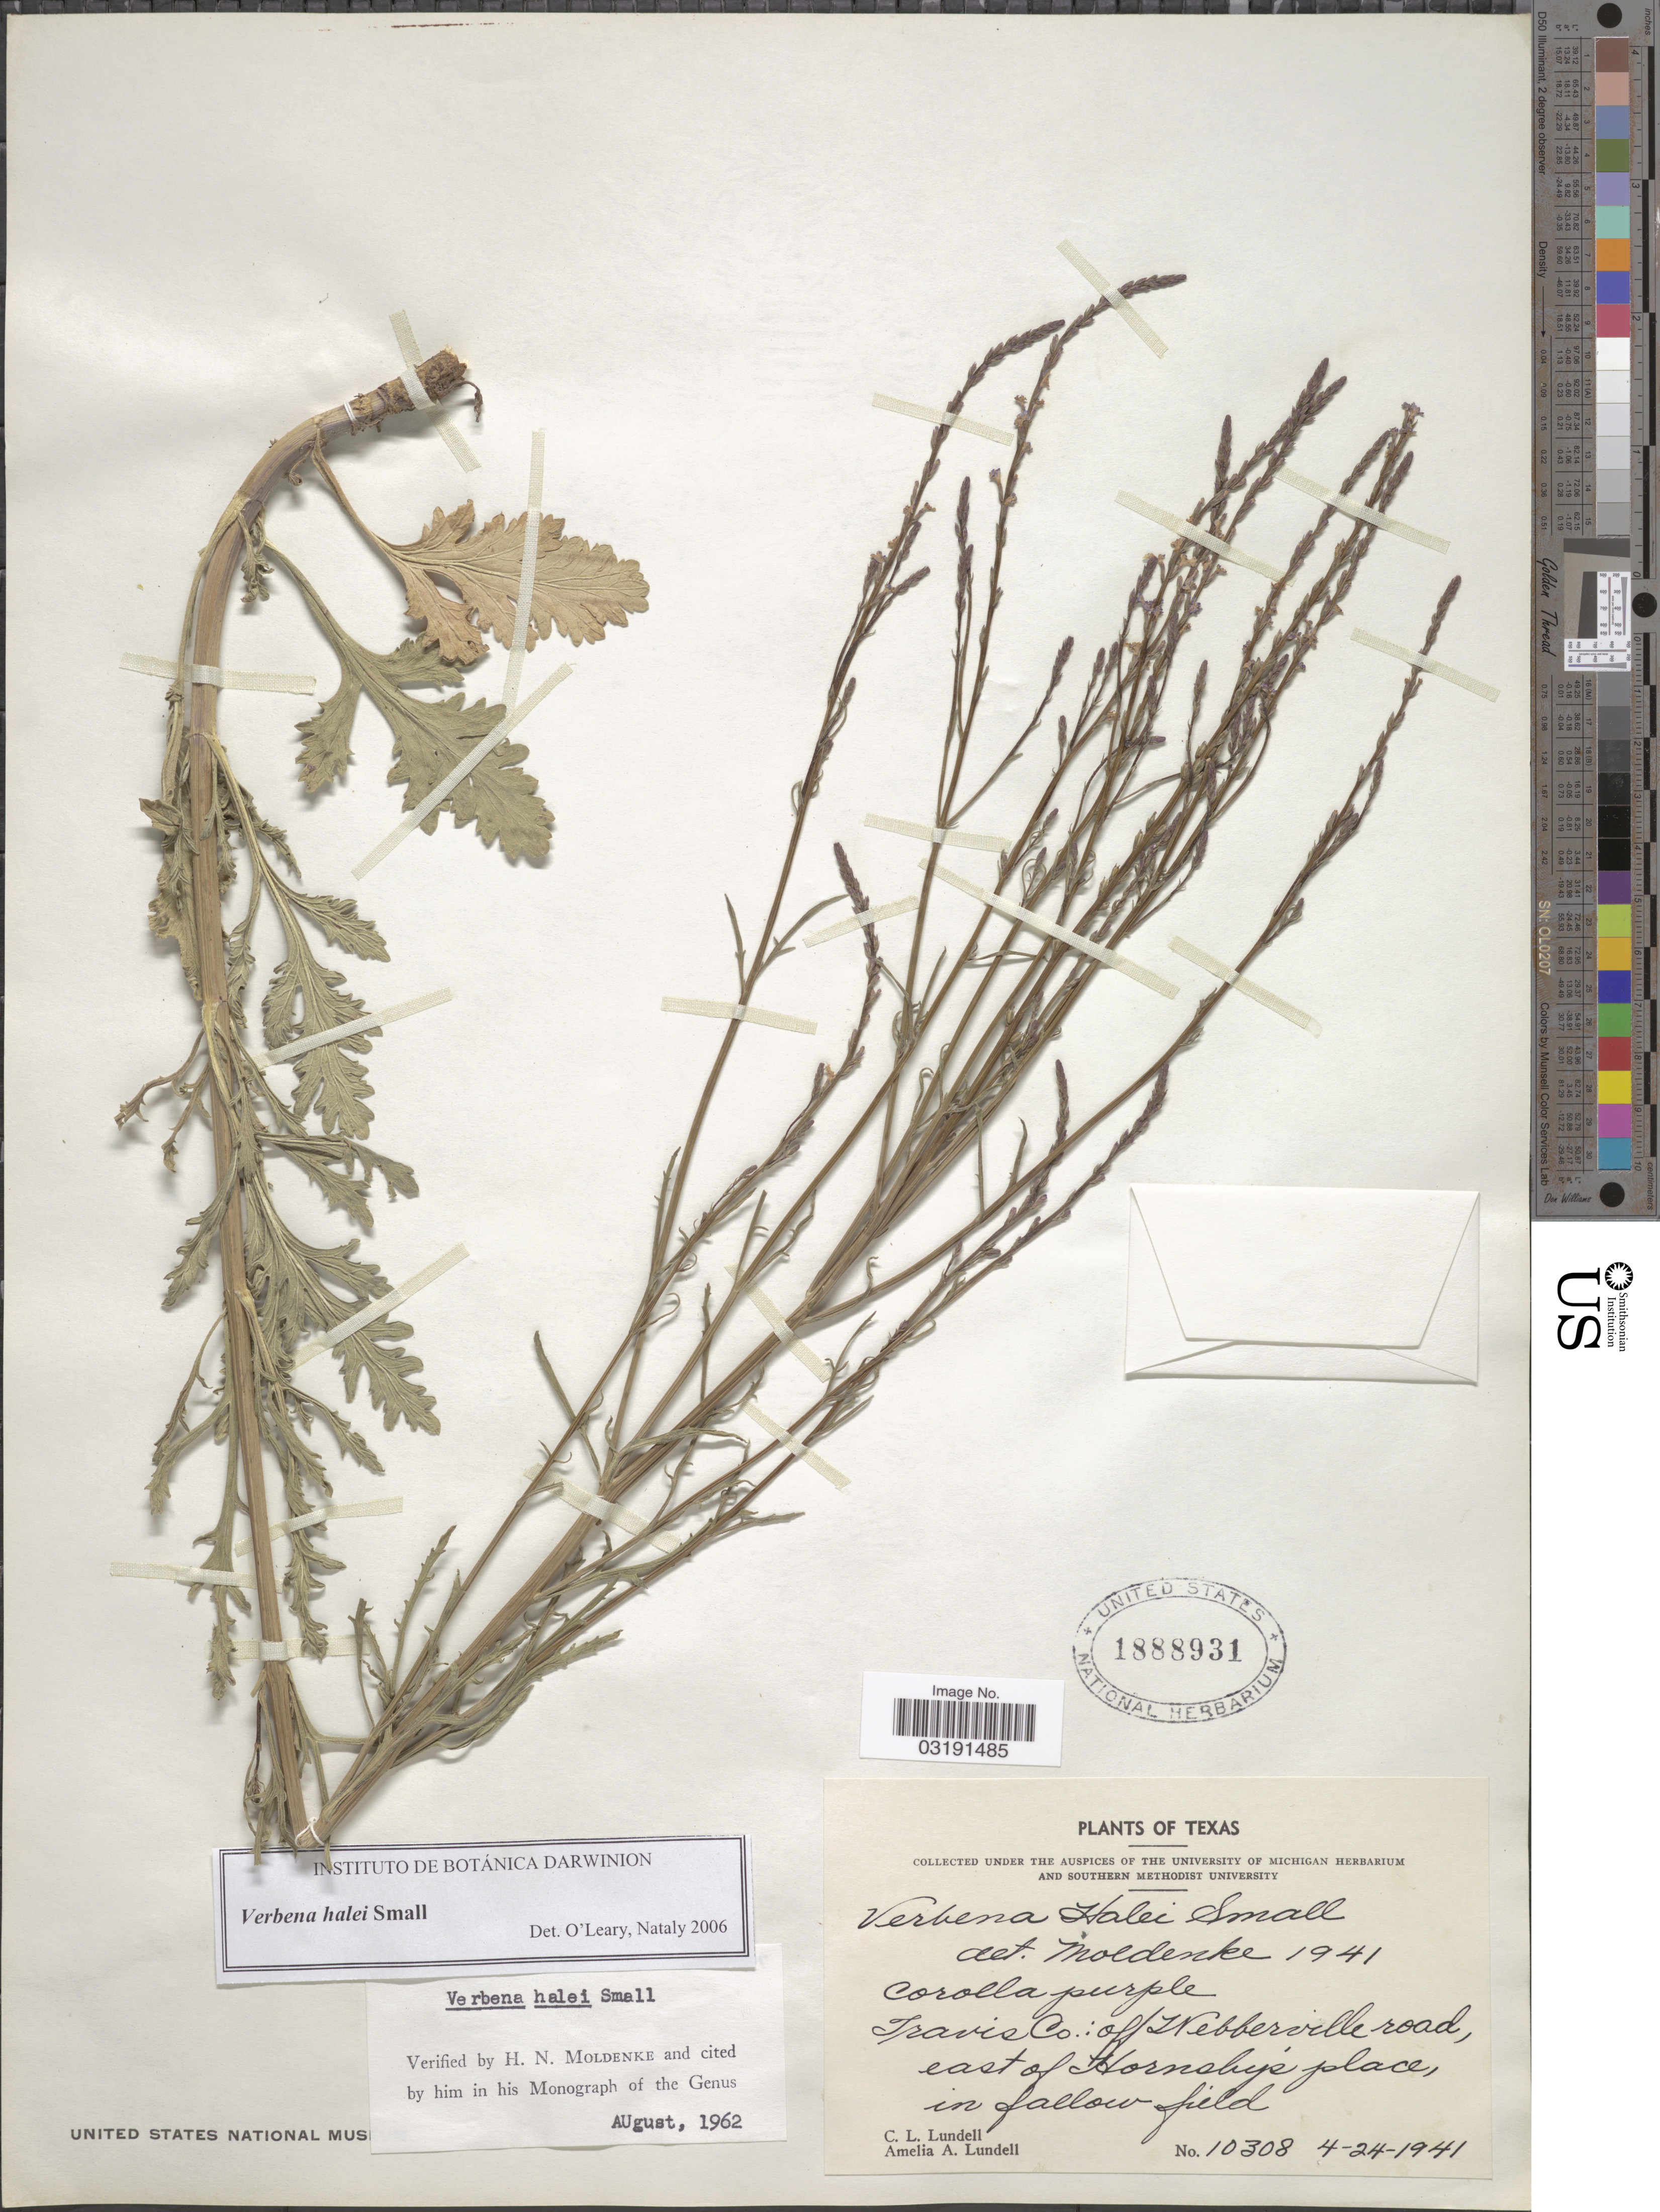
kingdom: Plantae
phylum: Tracheophyta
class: Magnoliopsida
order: Lamiales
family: Verbenaceae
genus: Verbena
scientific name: Verbena halei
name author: Small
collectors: C. L. Lundell & A. A. Lundell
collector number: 10308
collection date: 1941-04-24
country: United States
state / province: Texas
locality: Travis Co.: off Webberville road, east of Hornsby's place.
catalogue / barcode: US 1888931